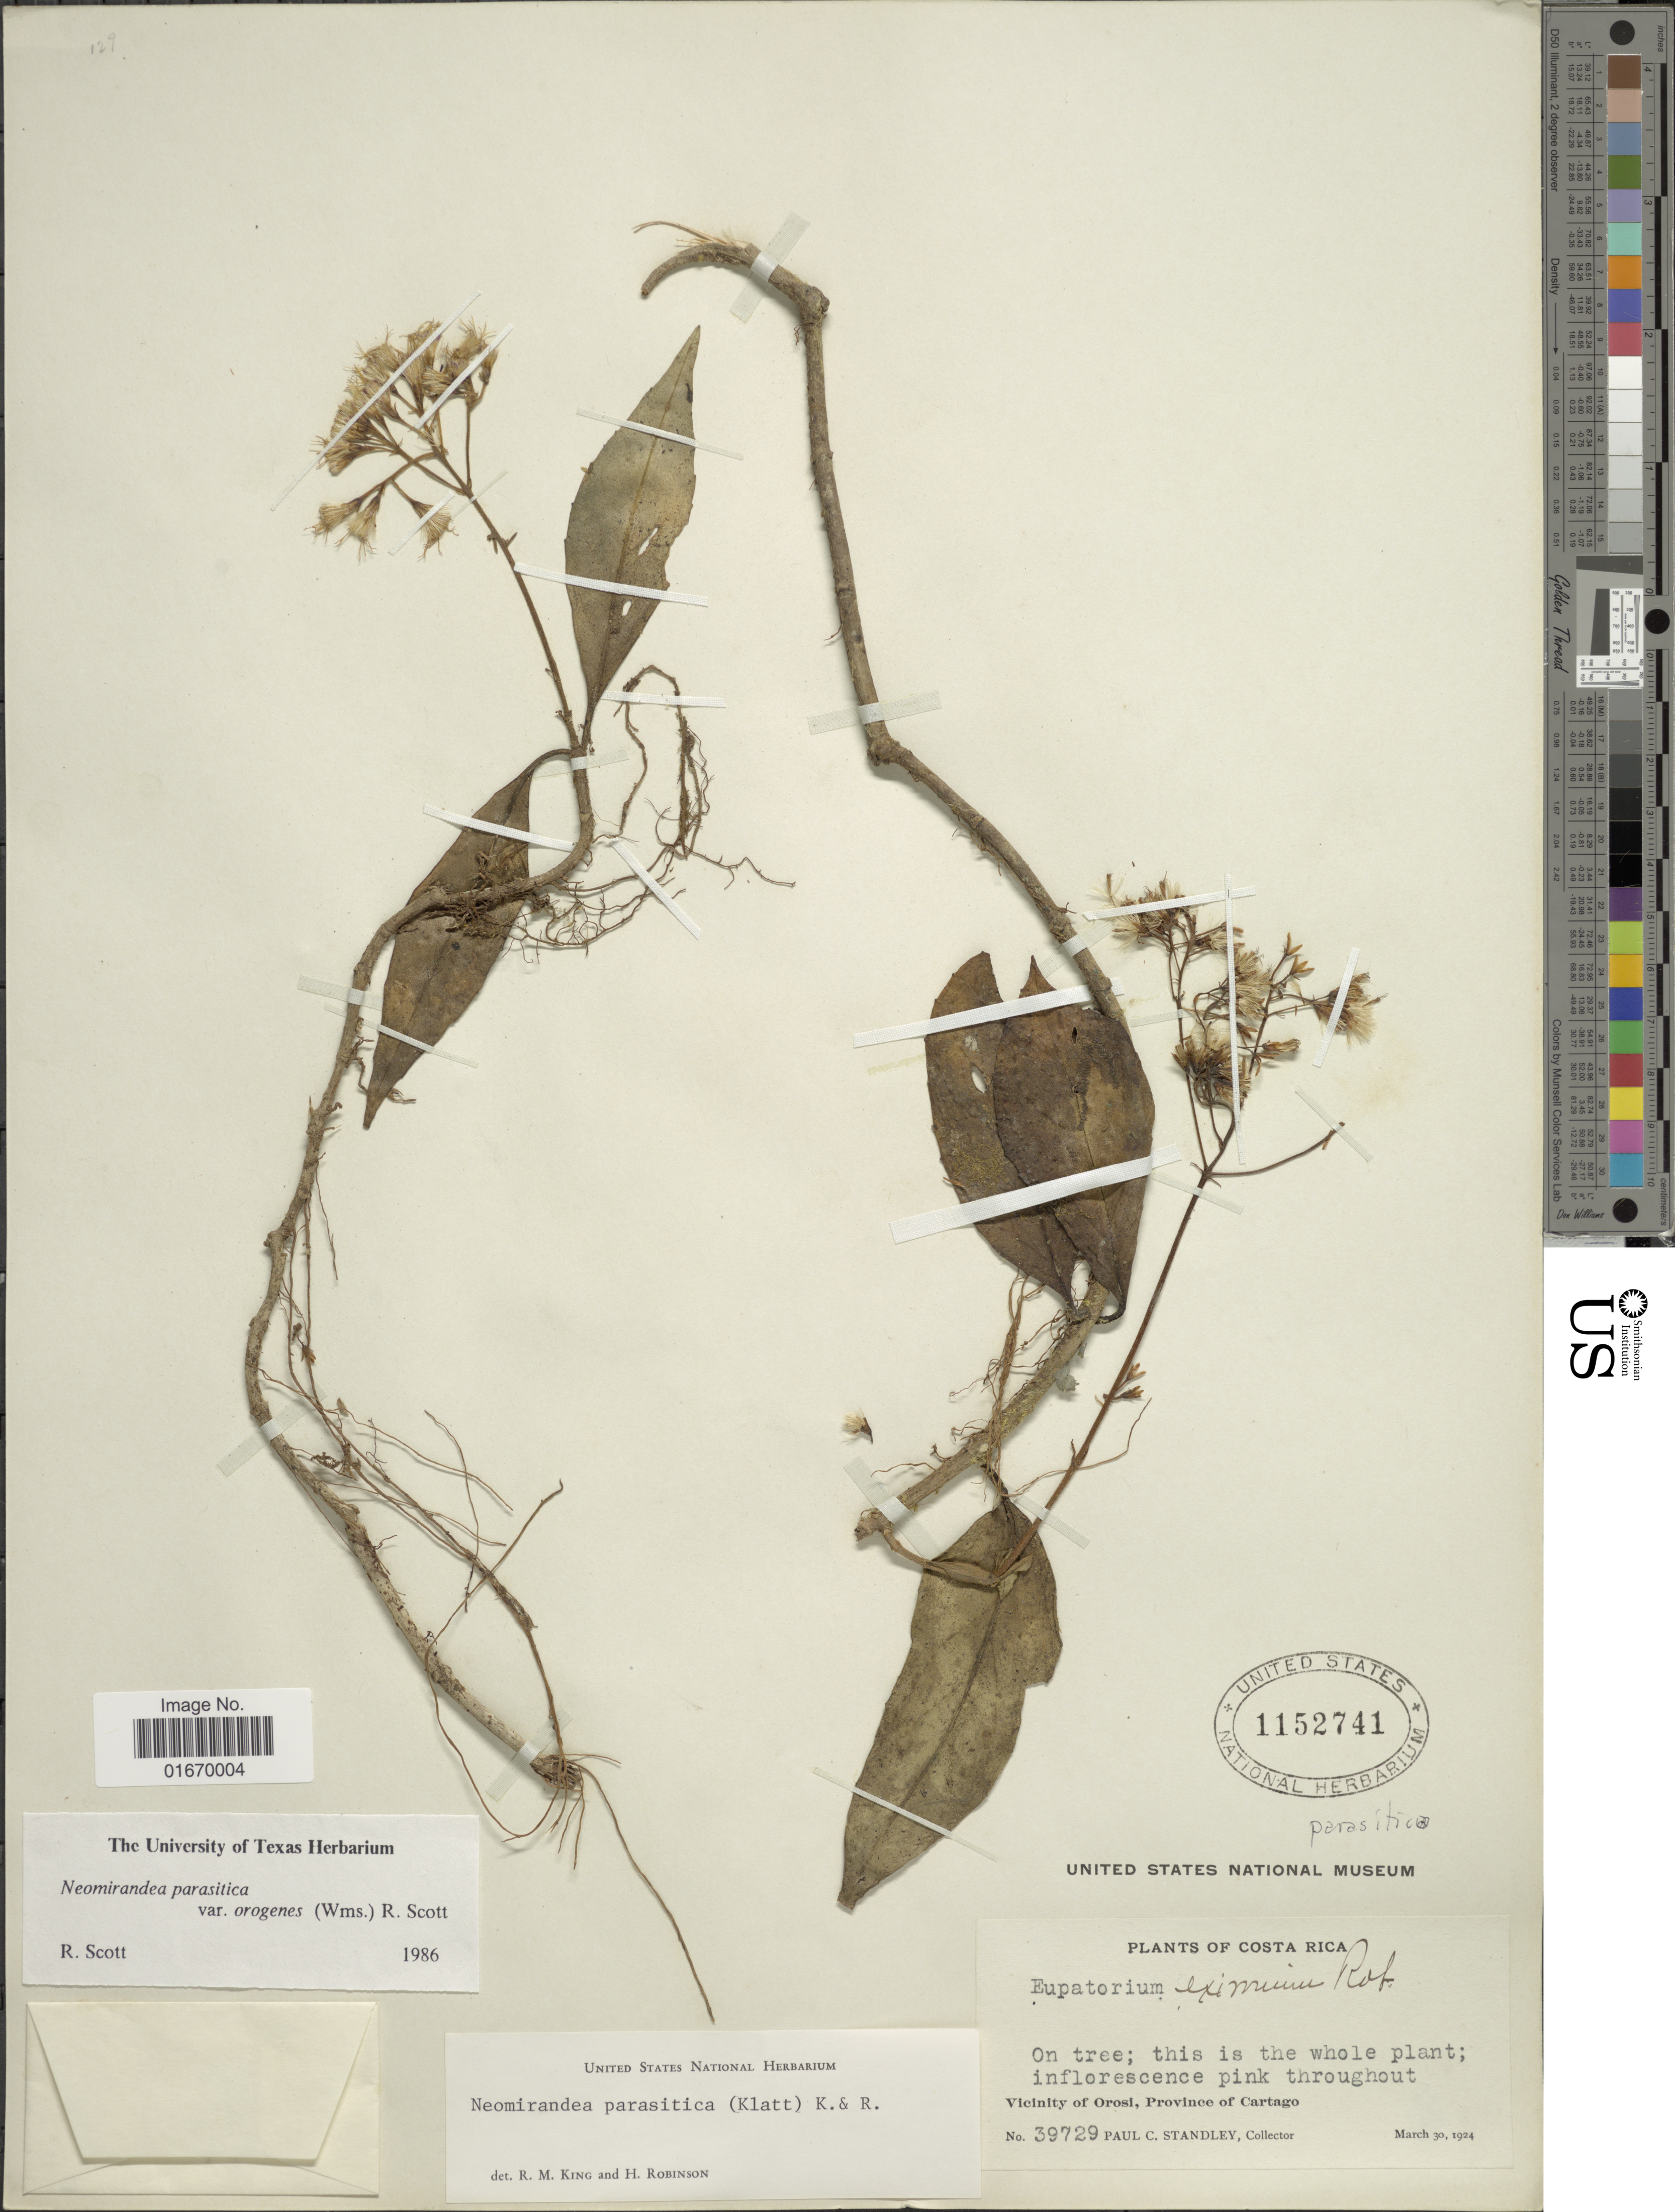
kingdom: Plantae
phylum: Tracheophyta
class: Magnoliopsida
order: Asterales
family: Asteraceae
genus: Neomirandea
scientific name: Neomirandea parasitica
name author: (Klatt) R.M. King & H. Rob.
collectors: P. C. Standley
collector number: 39729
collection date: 1924-03-30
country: Costa Rica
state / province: Cartago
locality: Vicinity of Orosi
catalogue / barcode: US 1152741